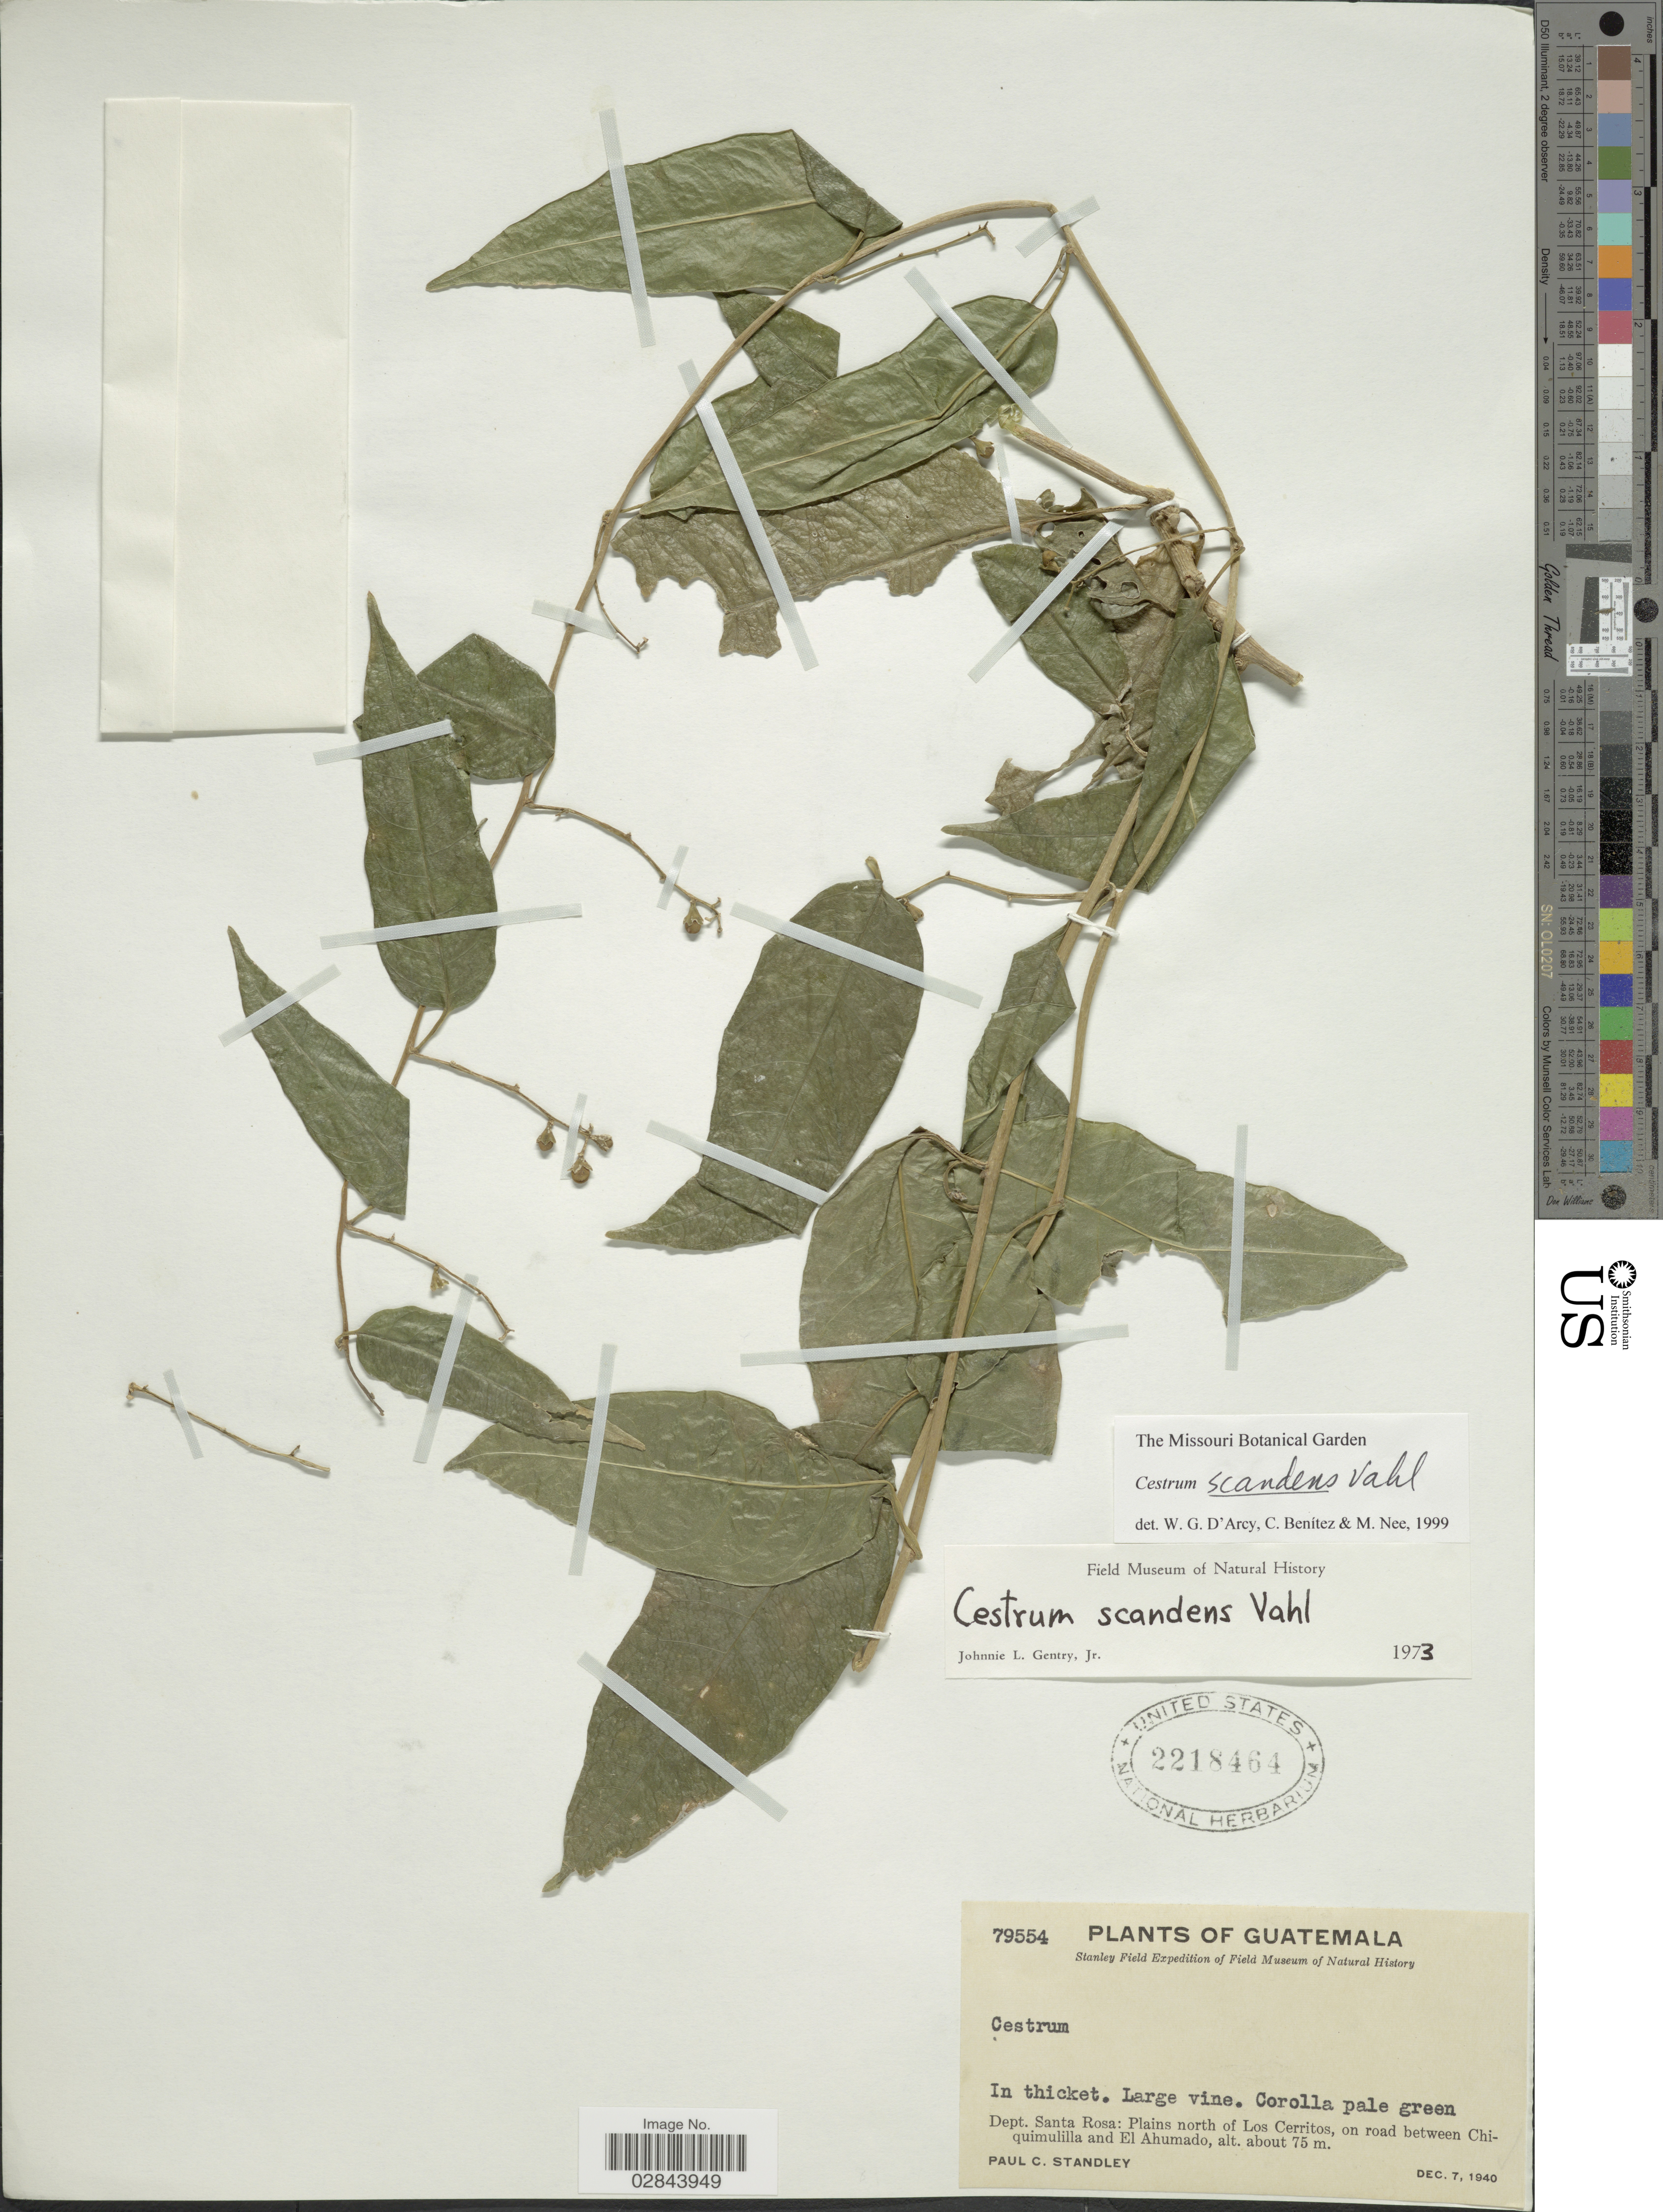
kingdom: Plantae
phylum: Tracheophyta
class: Magnoliopsida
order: Solanales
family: Solanaceae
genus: Cestrum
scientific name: Cestrum scandens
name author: Vahl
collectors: P. C. Standley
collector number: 79554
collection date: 1940-12-07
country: Guatemala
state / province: Santa Rosa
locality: Dept. Santa Rosa: Plains north of Los Cerritos, on road between Chiquimulilla and El Ahumado.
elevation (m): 75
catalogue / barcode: US 2218464